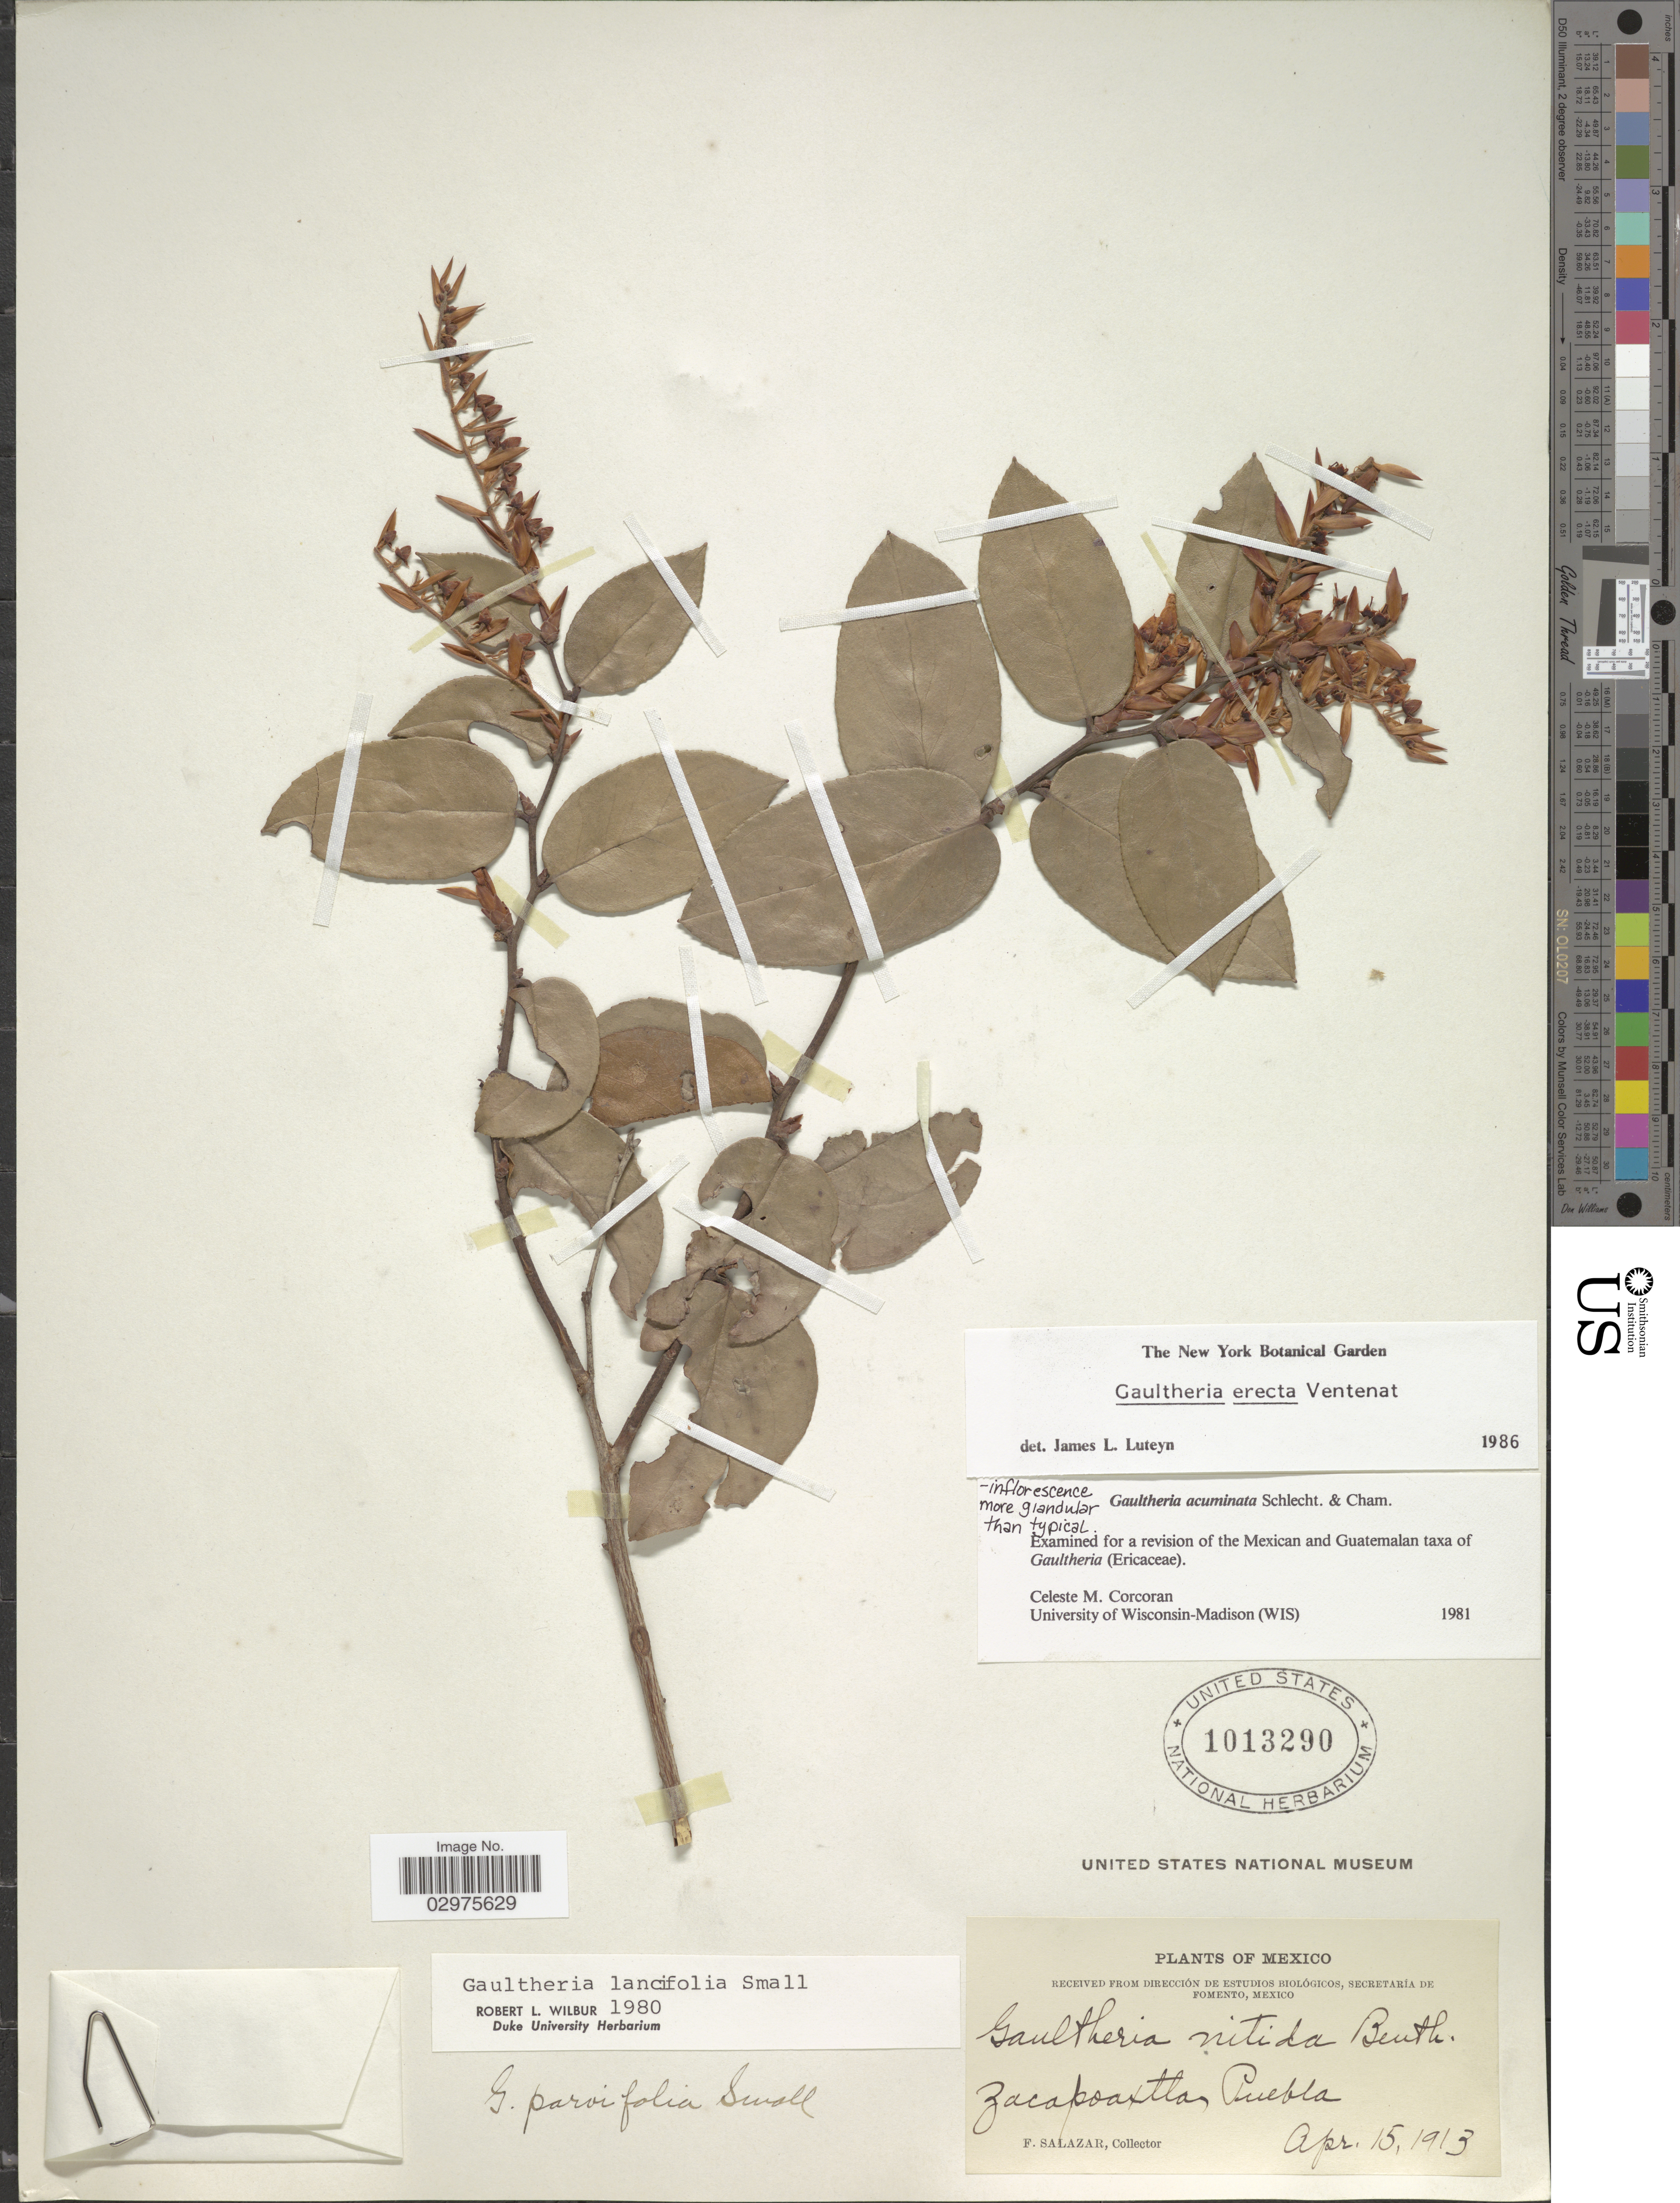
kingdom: Plantae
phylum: Tracheophyta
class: Magnoliopsida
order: Ericales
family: Ericaceae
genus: Gaultheria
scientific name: Gaultheria erecta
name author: Vent.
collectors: F. Salazar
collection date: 1913-04-15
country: Mexico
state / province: Puebla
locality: Zacapoaxtla.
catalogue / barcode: US 1013290